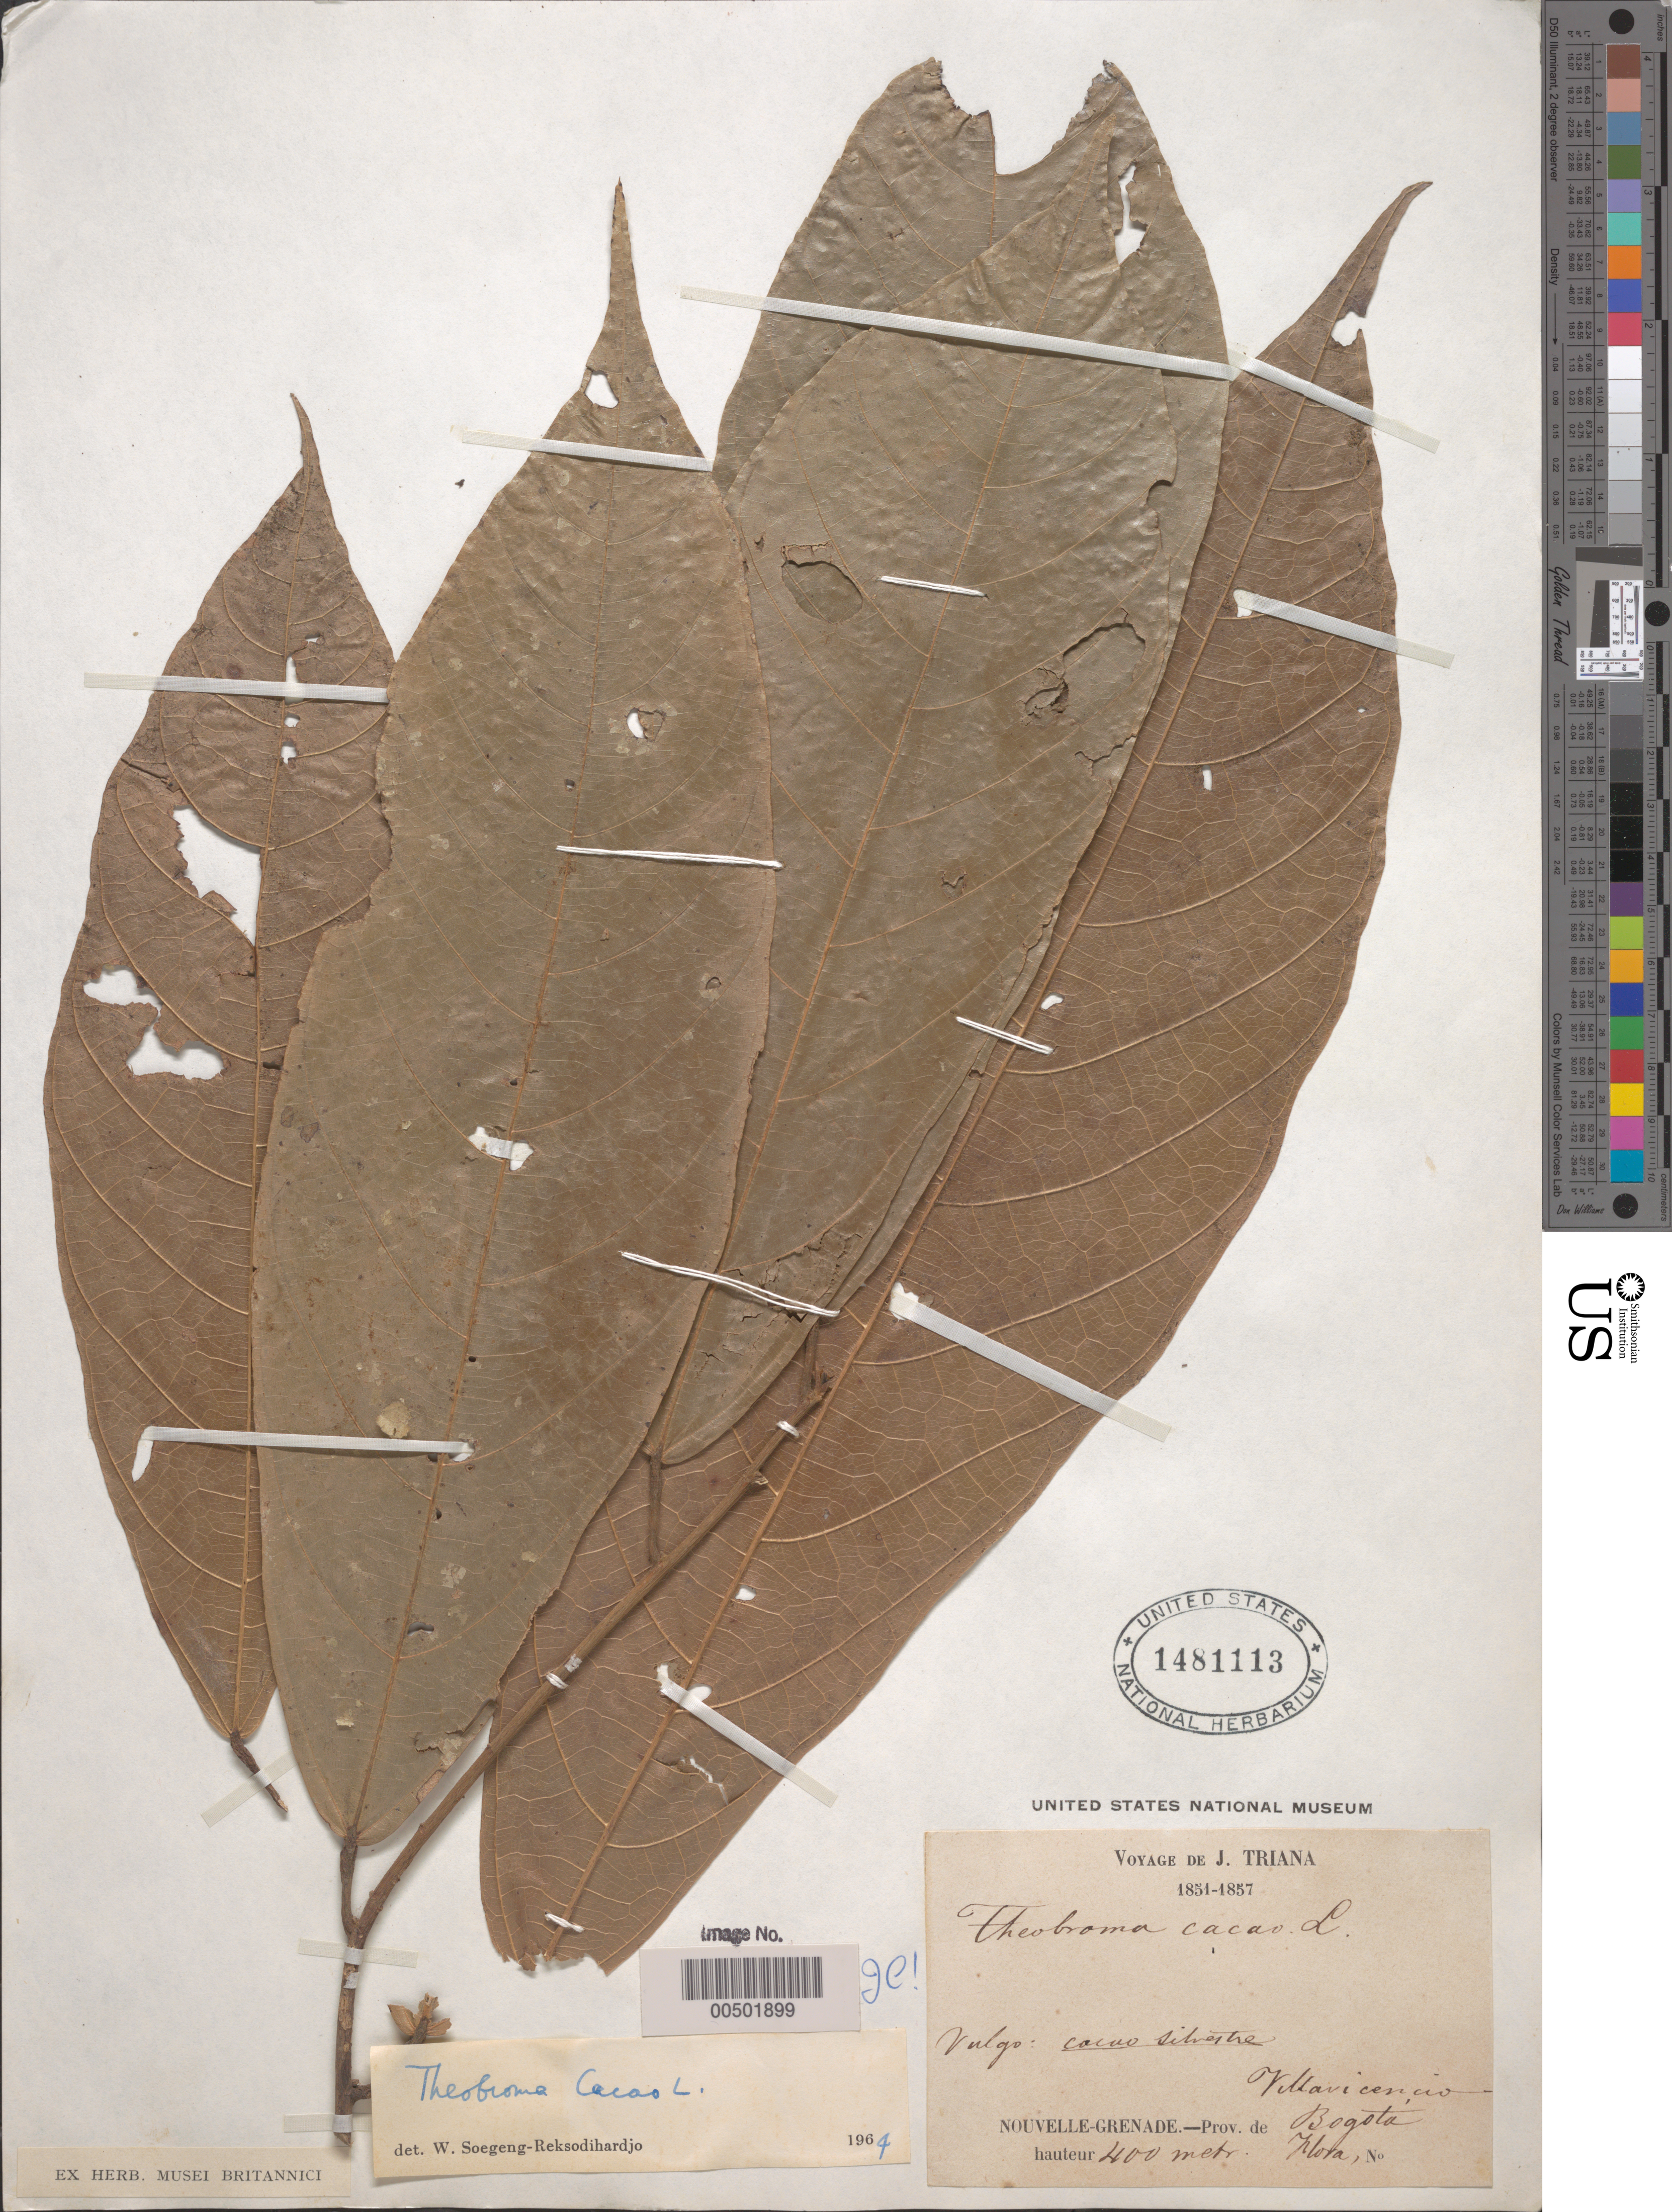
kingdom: Plantae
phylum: Tracheophyta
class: Magnoliopsida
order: Malvales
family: Malvaceae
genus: Theobroma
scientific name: Theobroma cacao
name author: L.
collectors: J. J. Triana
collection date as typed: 1851 to -- --- 1857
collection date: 1851/1857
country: Colombia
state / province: Meta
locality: Villa Vicencia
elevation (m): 400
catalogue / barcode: US 1481113